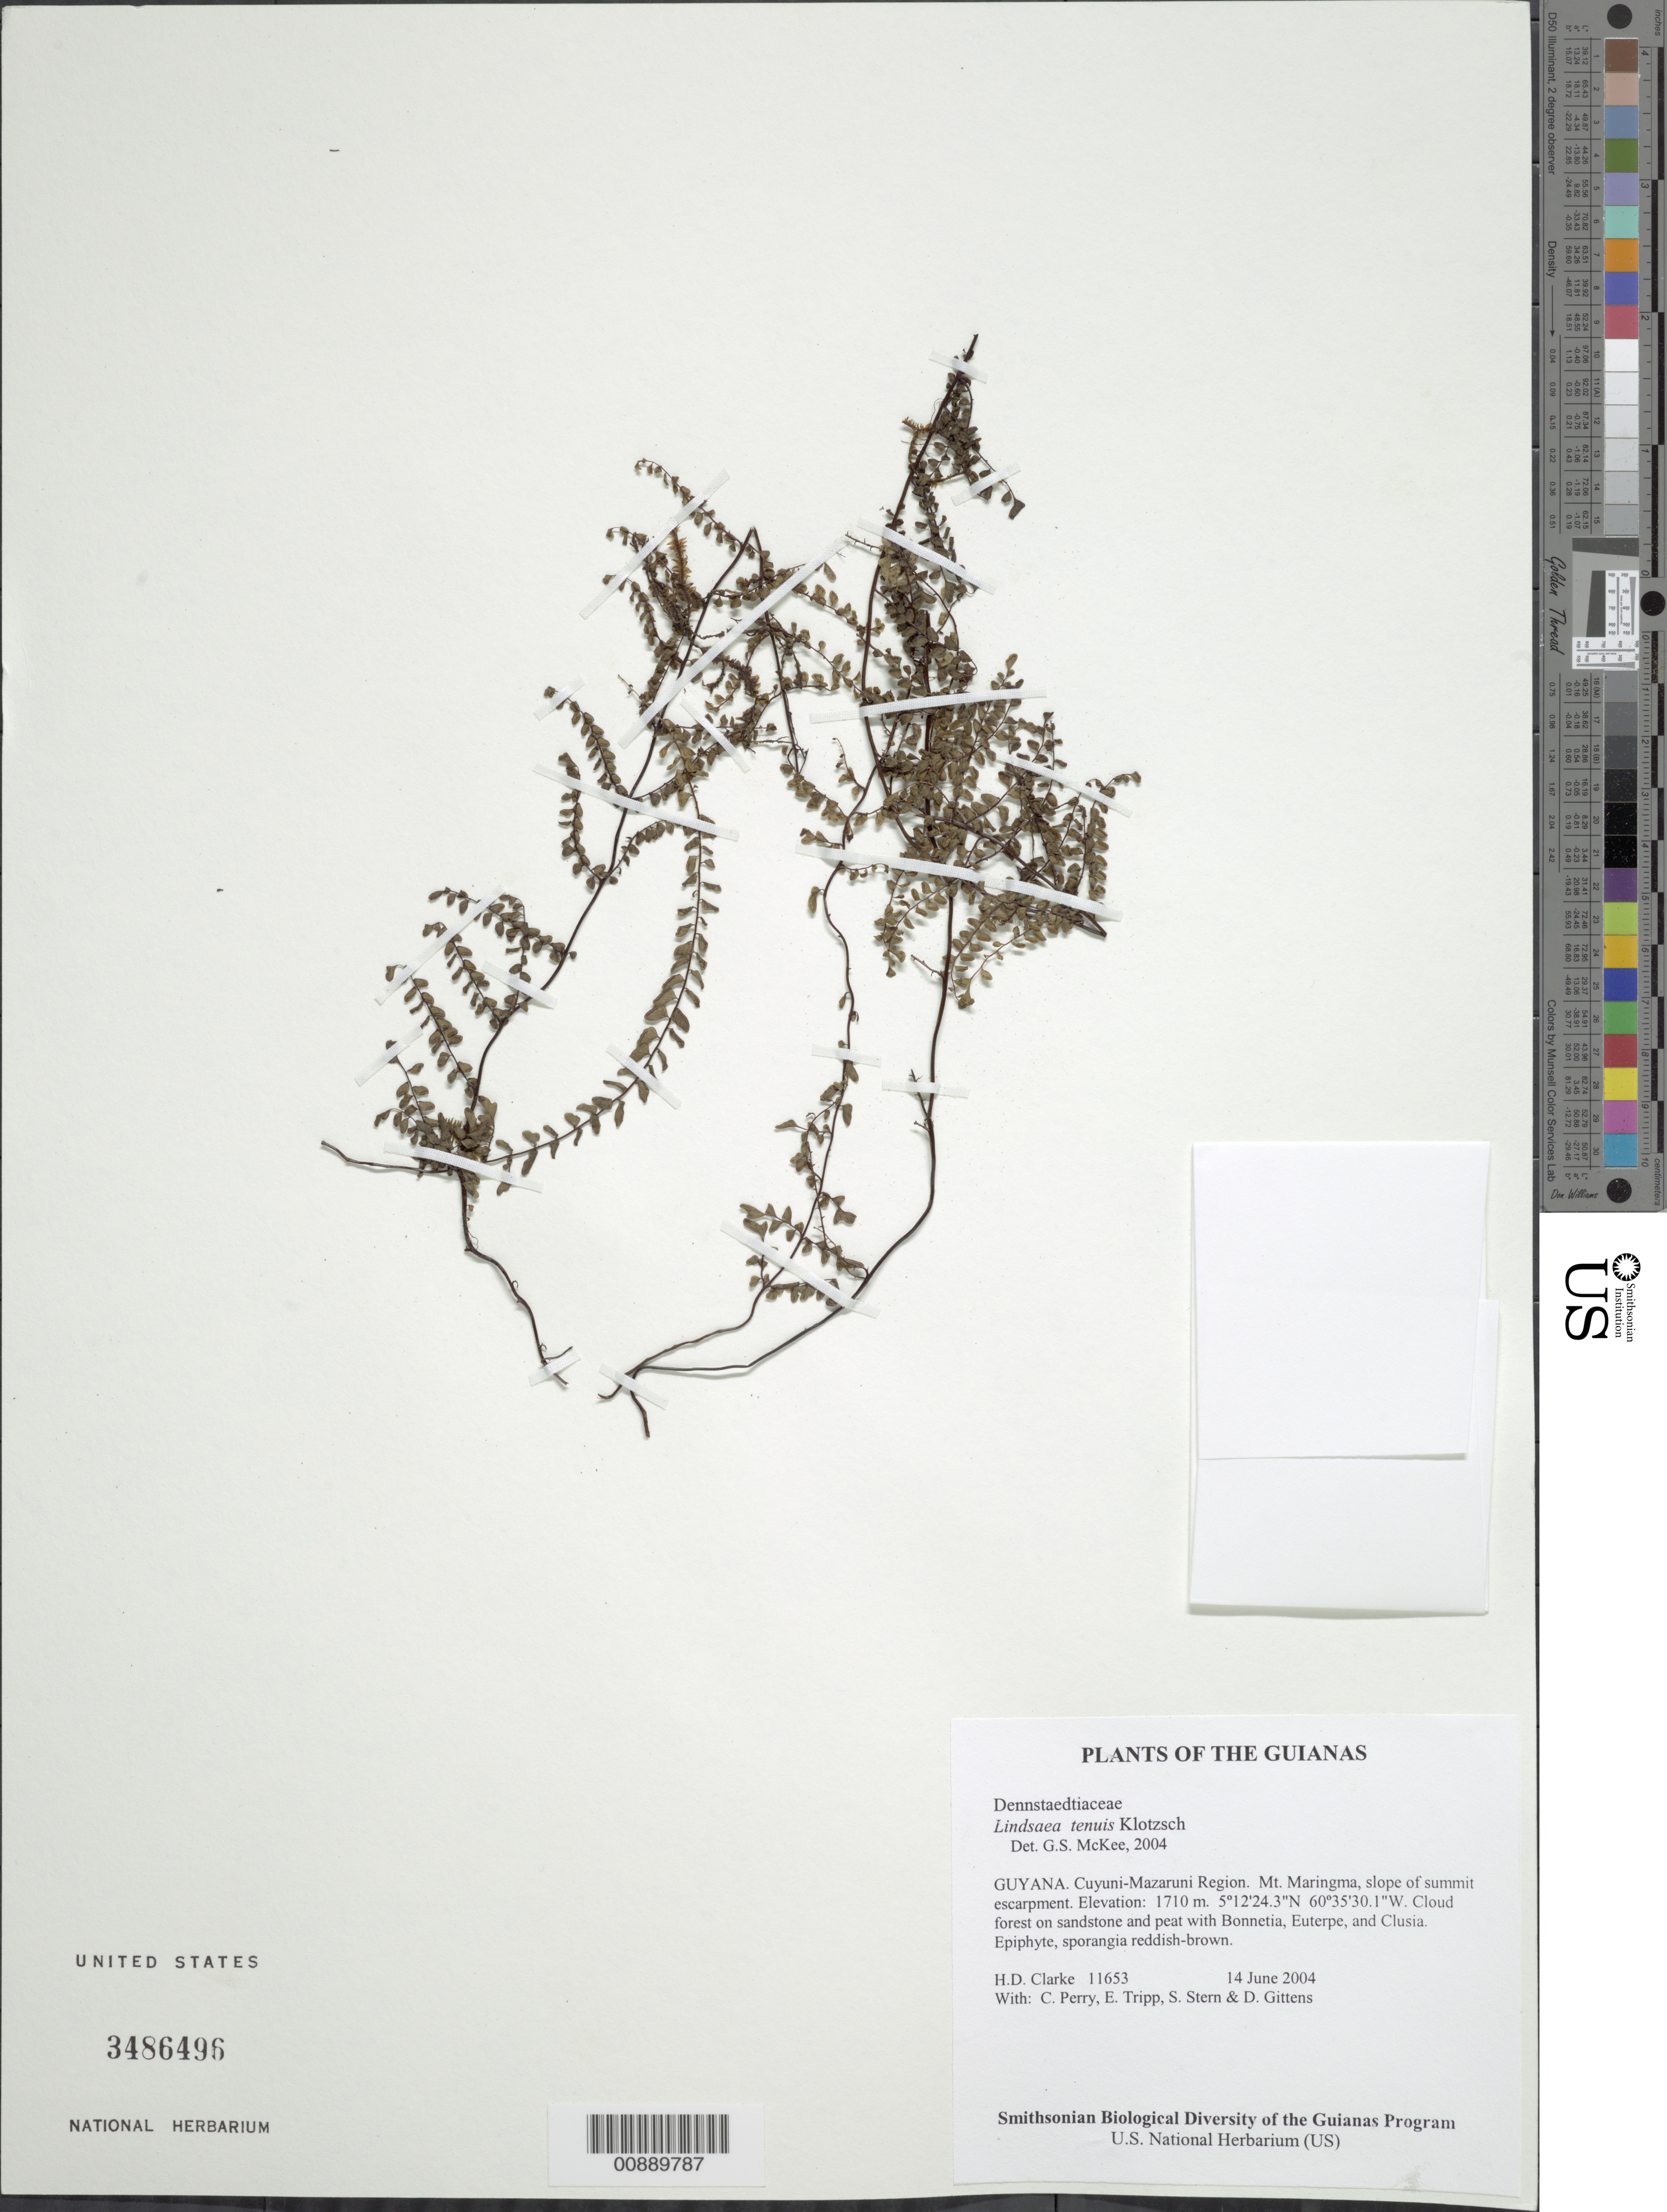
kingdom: Plantae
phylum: Tracheophyta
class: Polypodiopsida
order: Polypodiales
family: Lindsaeaceae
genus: Lindsaea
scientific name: Lindsaea tenuis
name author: Klotzsch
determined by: McKee, G. S., (US), NMNH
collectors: H. D. Clarke, C. Perry, E. Tripp, S. R. Stern & D. Gittens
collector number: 11653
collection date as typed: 14 June 2004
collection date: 2004-06-14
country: Guyana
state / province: Cuyuni-Mazaruni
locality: Mt. Maringma, slope of summit escarpment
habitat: Cloud forest on sandstone and peat with Bonnetia, Euterpe, and Clusia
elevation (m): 1710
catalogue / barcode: US 3486496